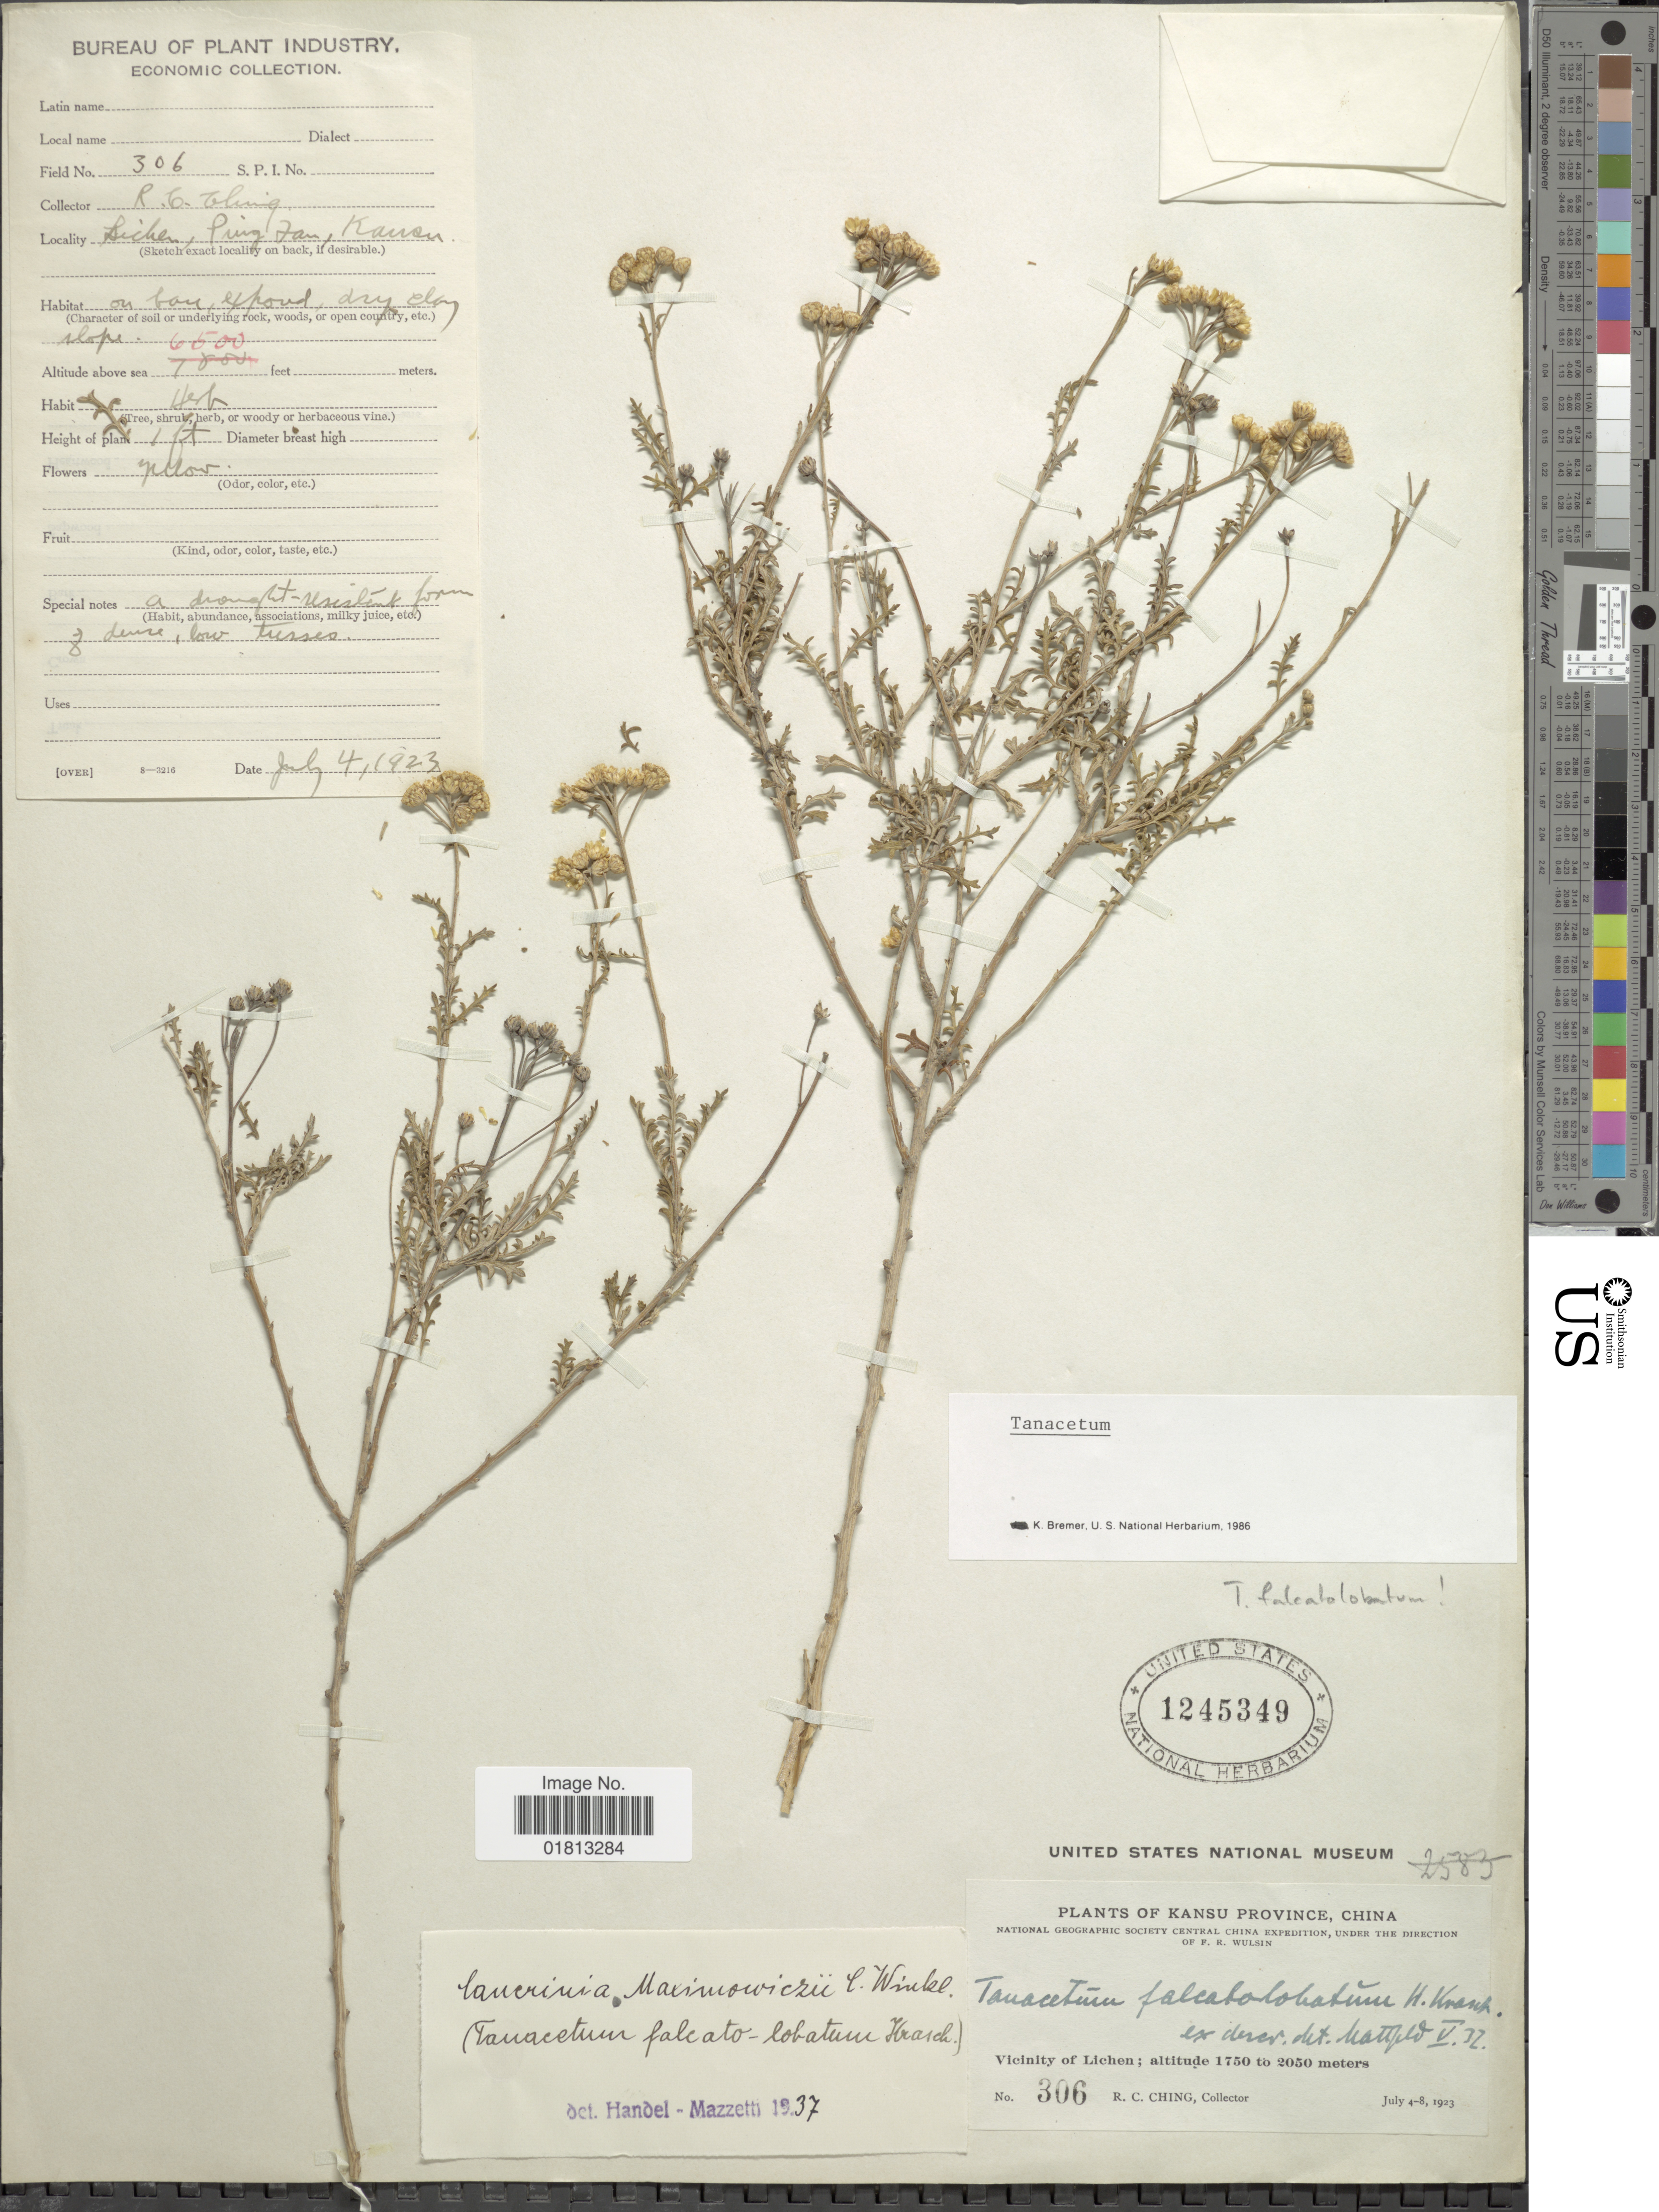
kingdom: Plantae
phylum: Tracheophyta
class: Magnoliopsida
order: Asterales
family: Asteraceae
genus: Tanacetum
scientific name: Tanacetum falcatolobatum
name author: Krasch.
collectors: R. C. Ching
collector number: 306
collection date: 1923-07-04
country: China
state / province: Gansu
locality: Kansu Province, China, Vicinity of Lichen, Lichen, Puig Jan, Kansu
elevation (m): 1981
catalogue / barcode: US 1245349